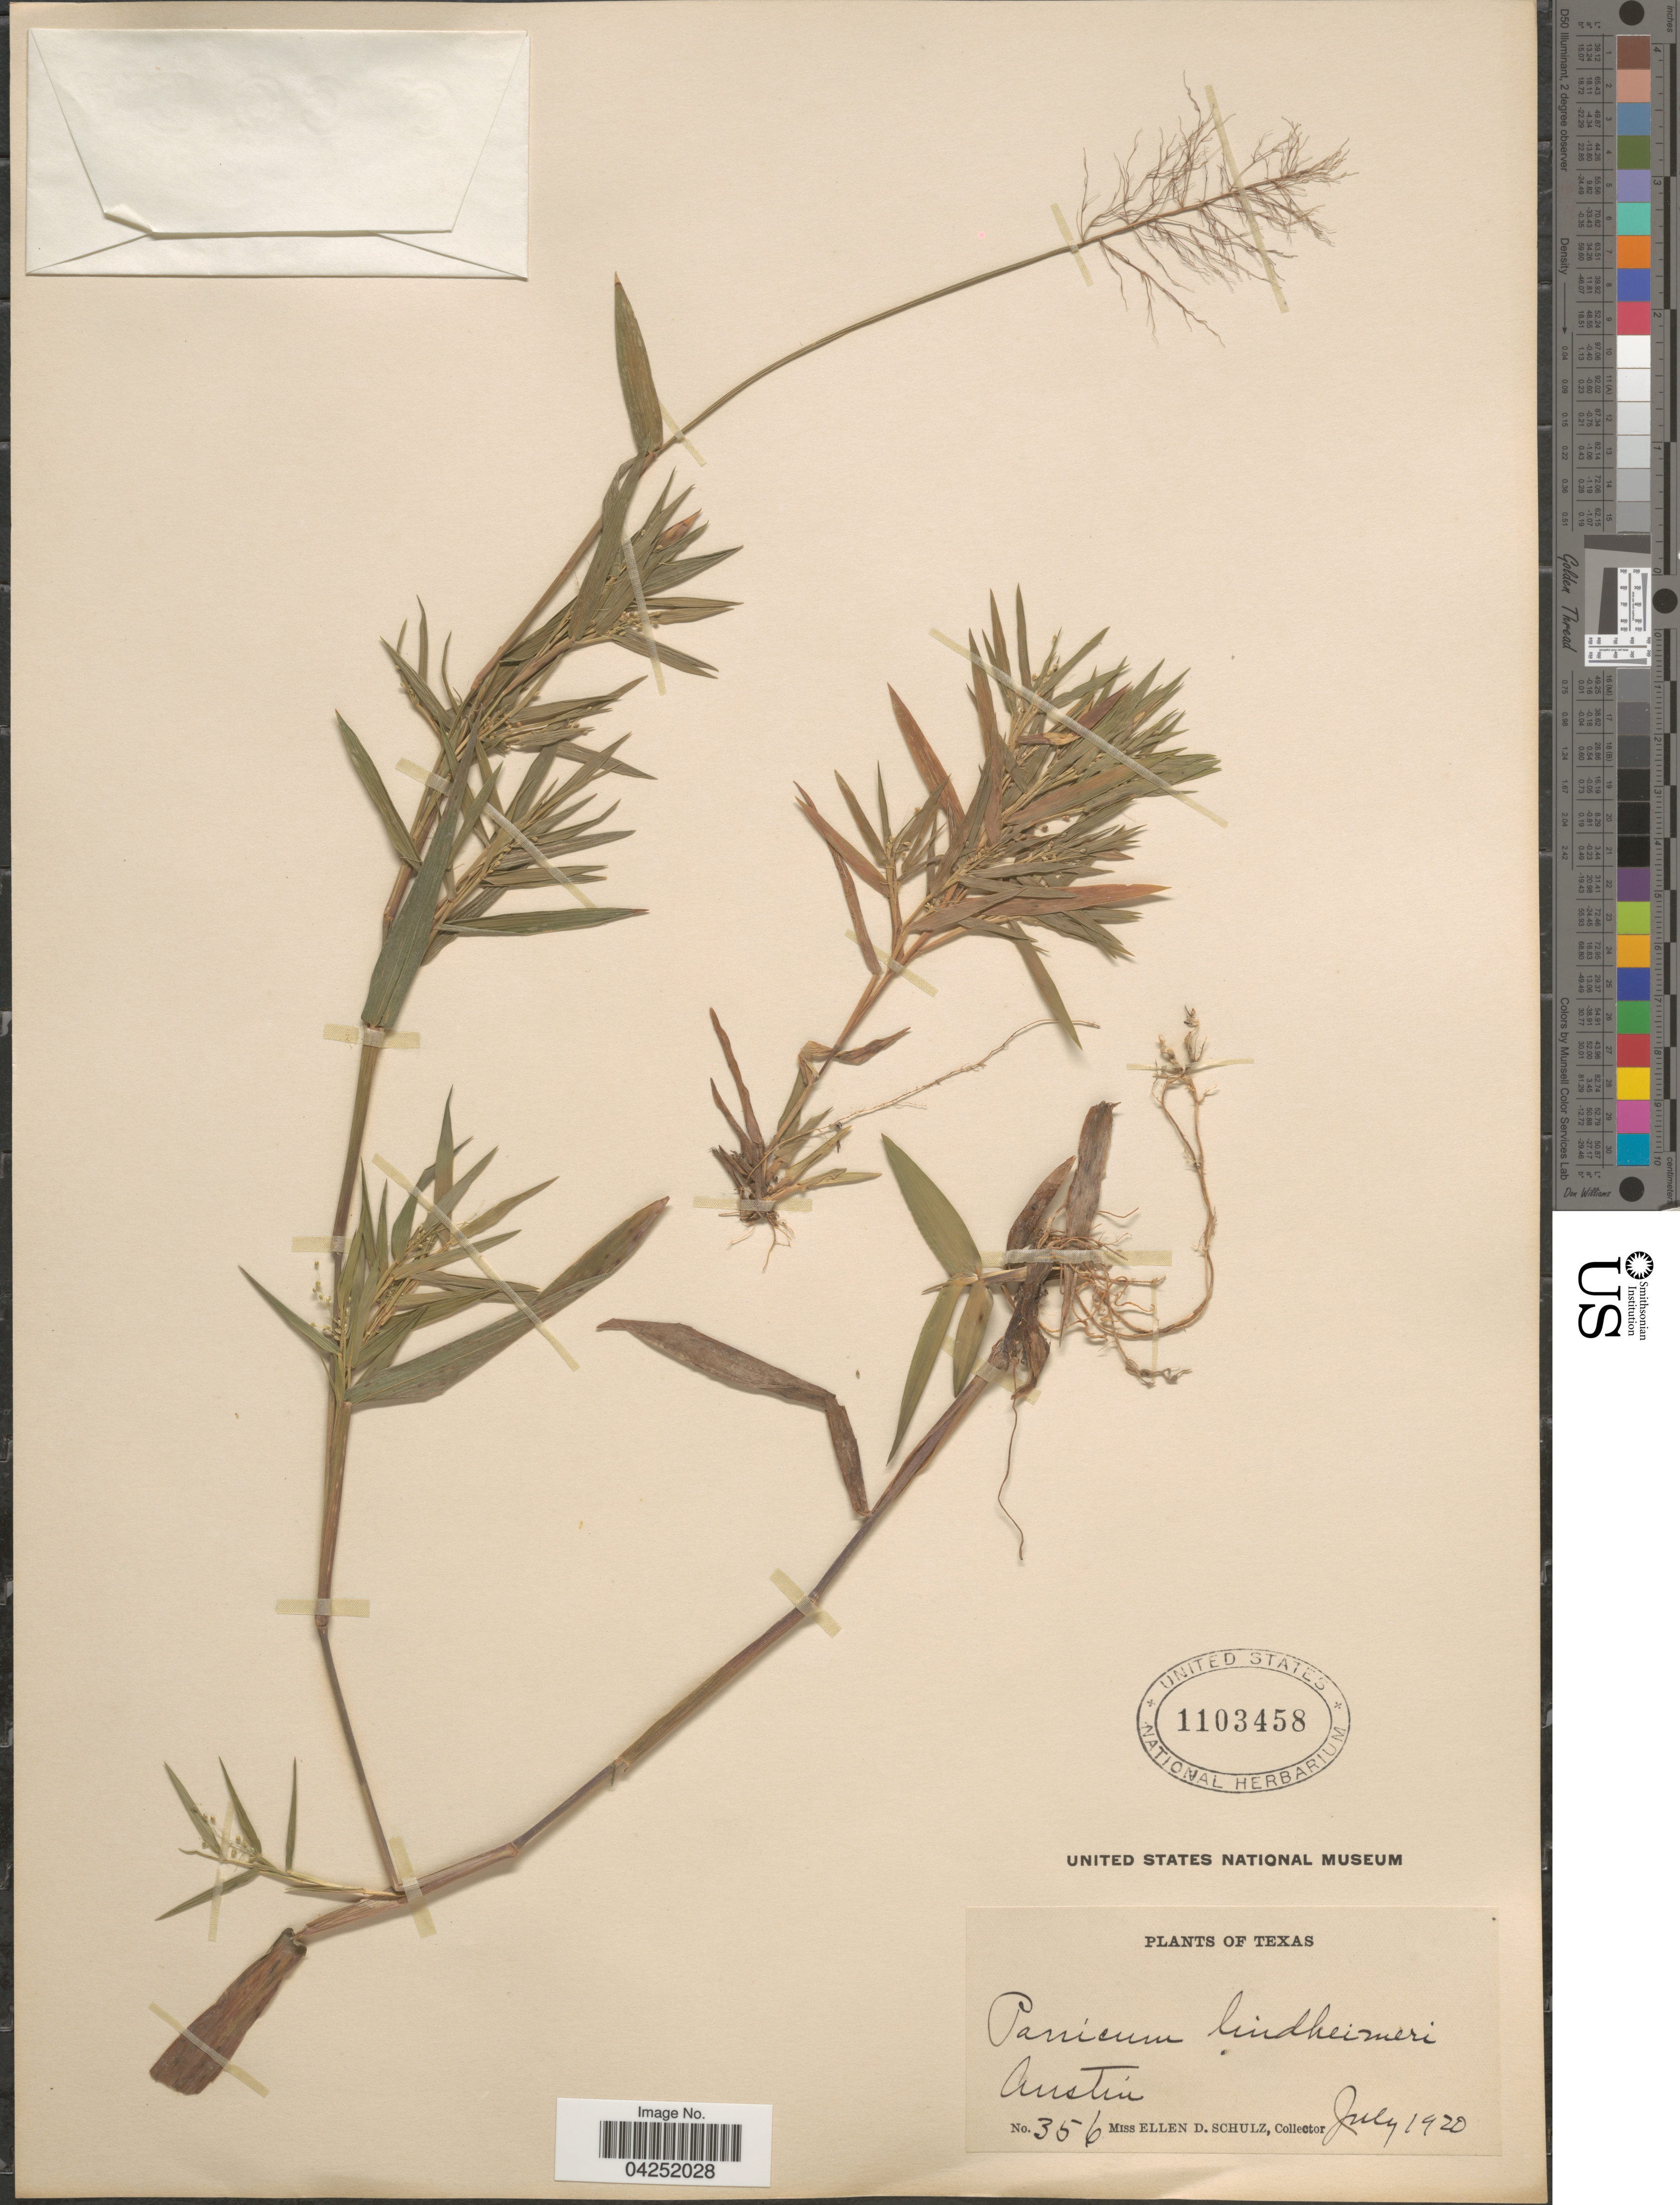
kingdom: Plantae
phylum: Tracheophyta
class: Liliopsida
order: Poales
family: Poaceae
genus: Dichanthelium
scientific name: Dichanthelium acuminatum var. lindheimeri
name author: (Nash) Gould & C.A. Clark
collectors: E. D. Schulz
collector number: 356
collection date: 1920-07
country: United States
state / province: Texas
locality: Austin.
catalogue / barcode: US 1103458